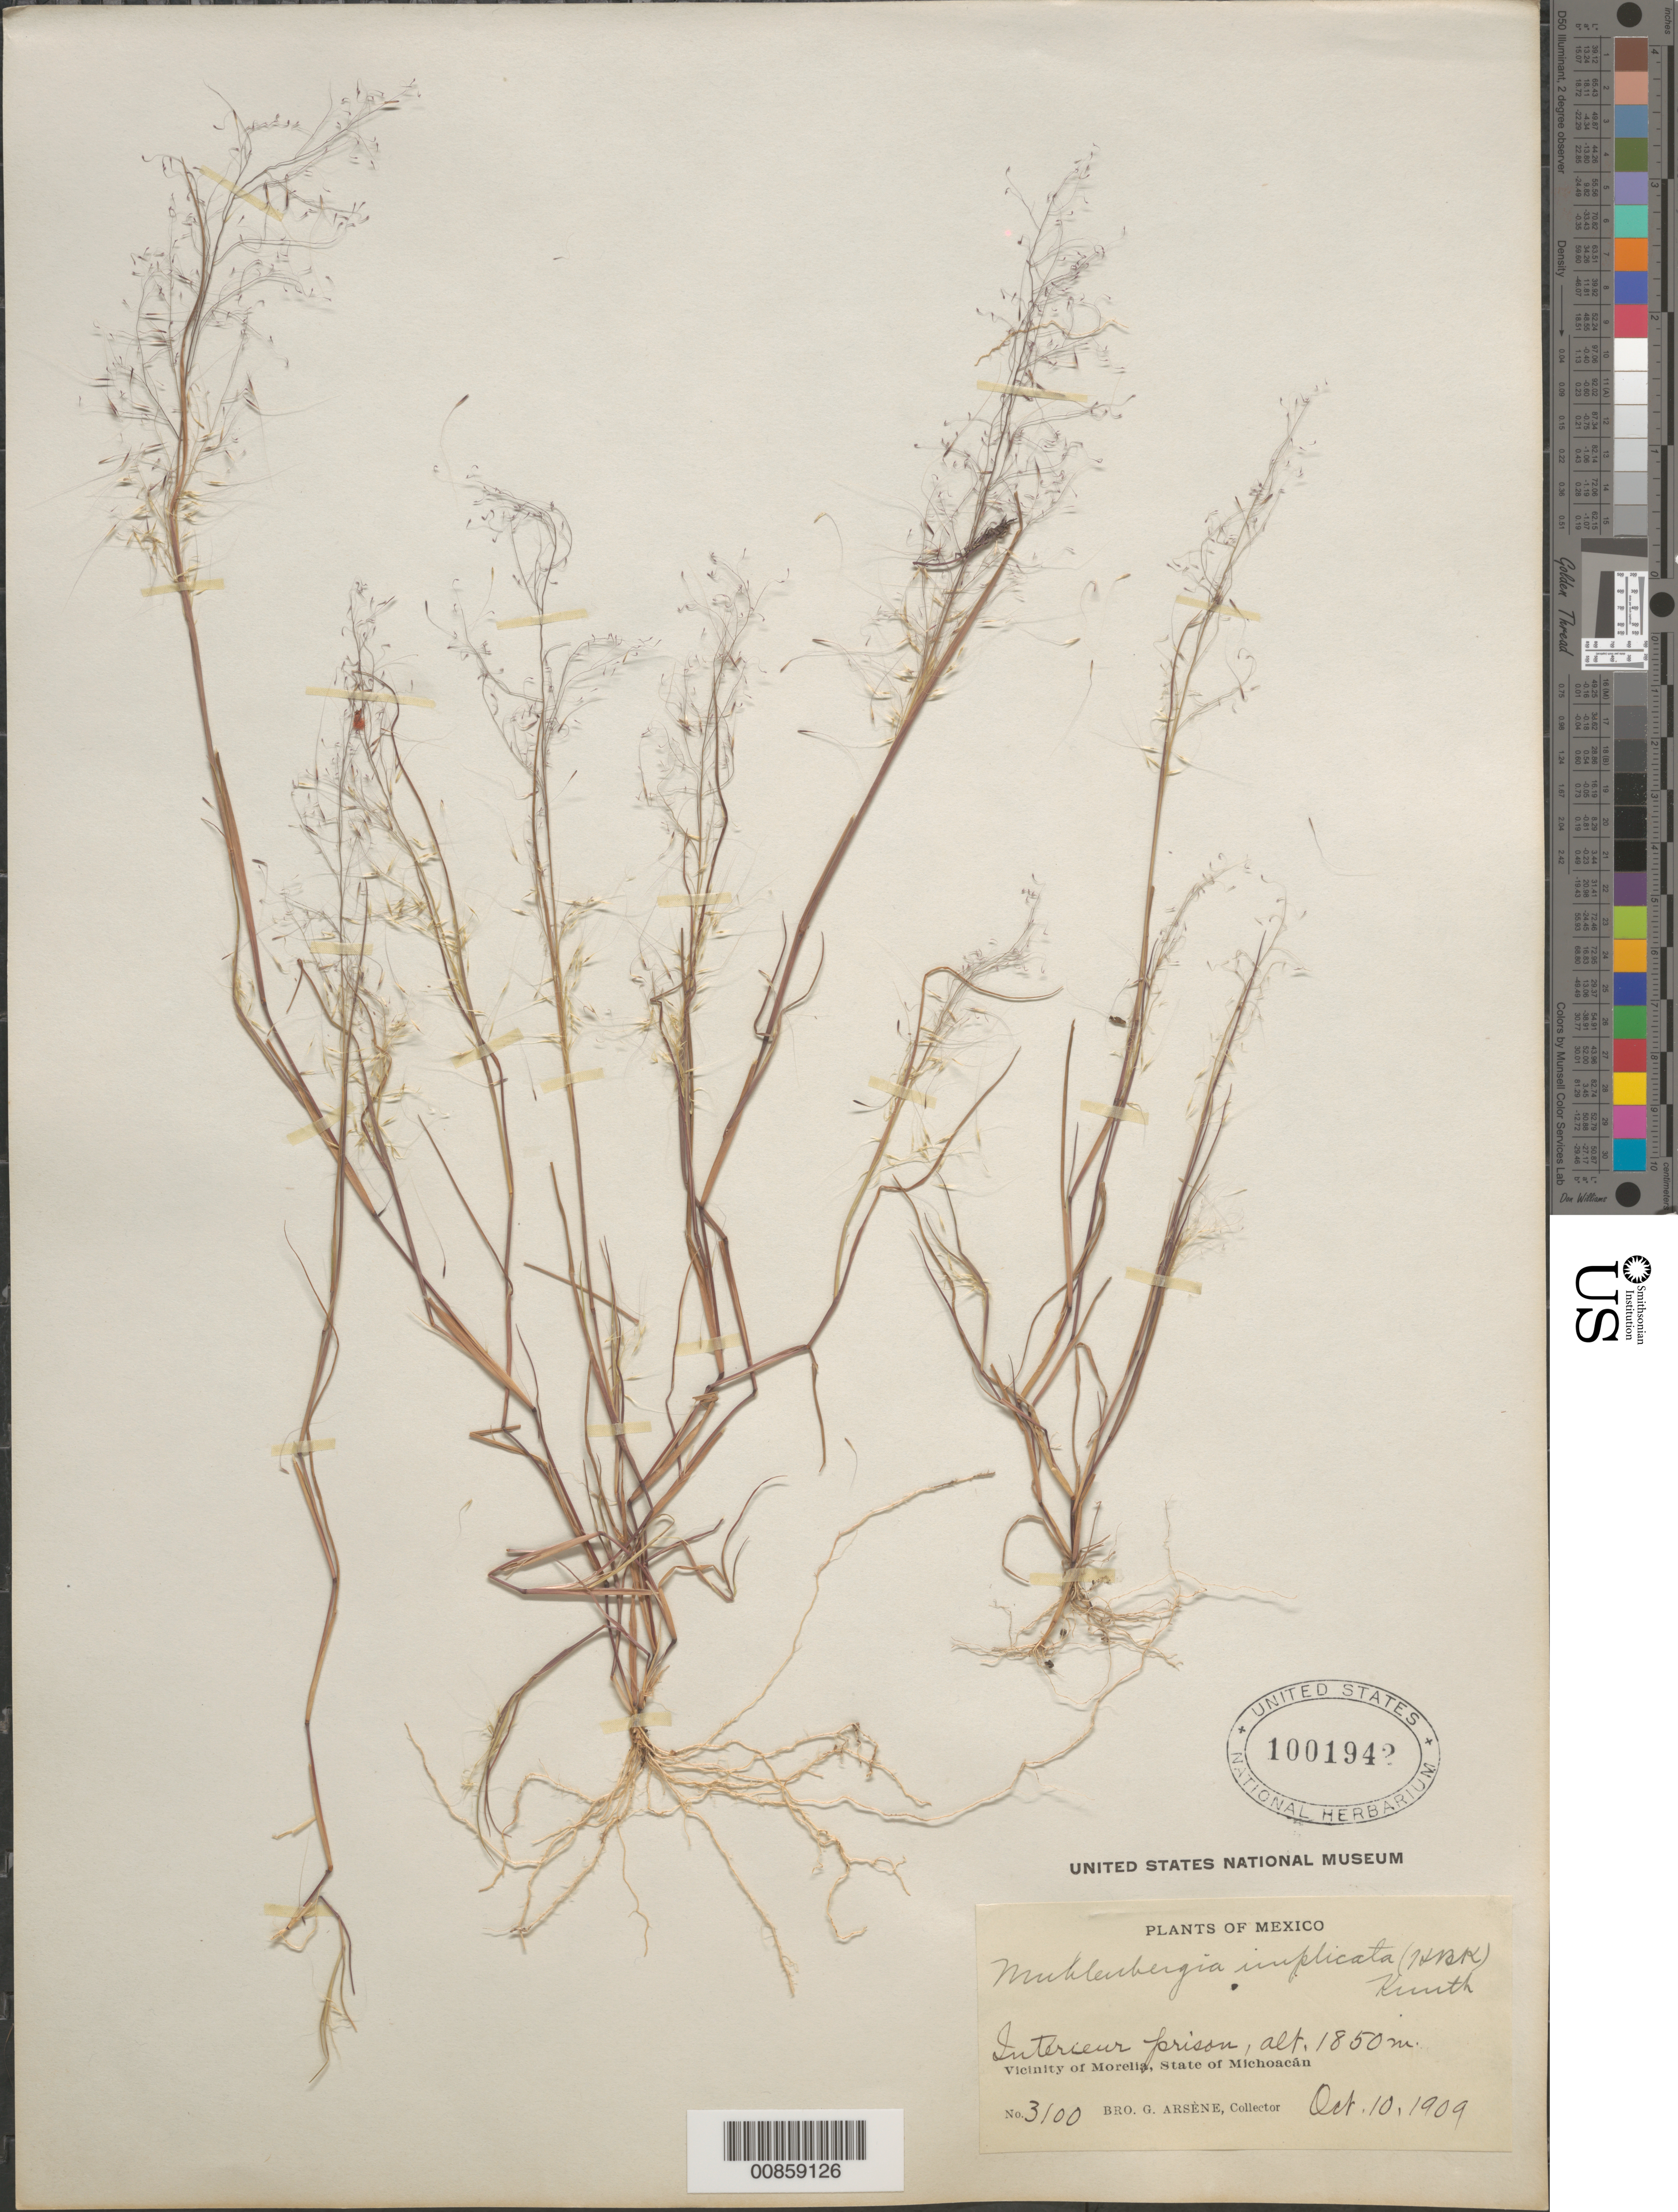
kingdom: Plantae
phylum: Tracheophyta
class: Liliopsida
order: Poales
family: Poaceae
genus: Muhlenbergia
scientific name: Muhlenbergia implicata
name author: (Kunth) Trin.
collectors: Bro. G. Arsène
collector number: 3100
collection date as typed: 10 Oct 1850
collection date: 1850-10-10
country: Mexico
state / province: Michoacán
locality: Vicinity of Morelia, Mich.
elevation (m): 1850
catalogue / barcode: US 1001942